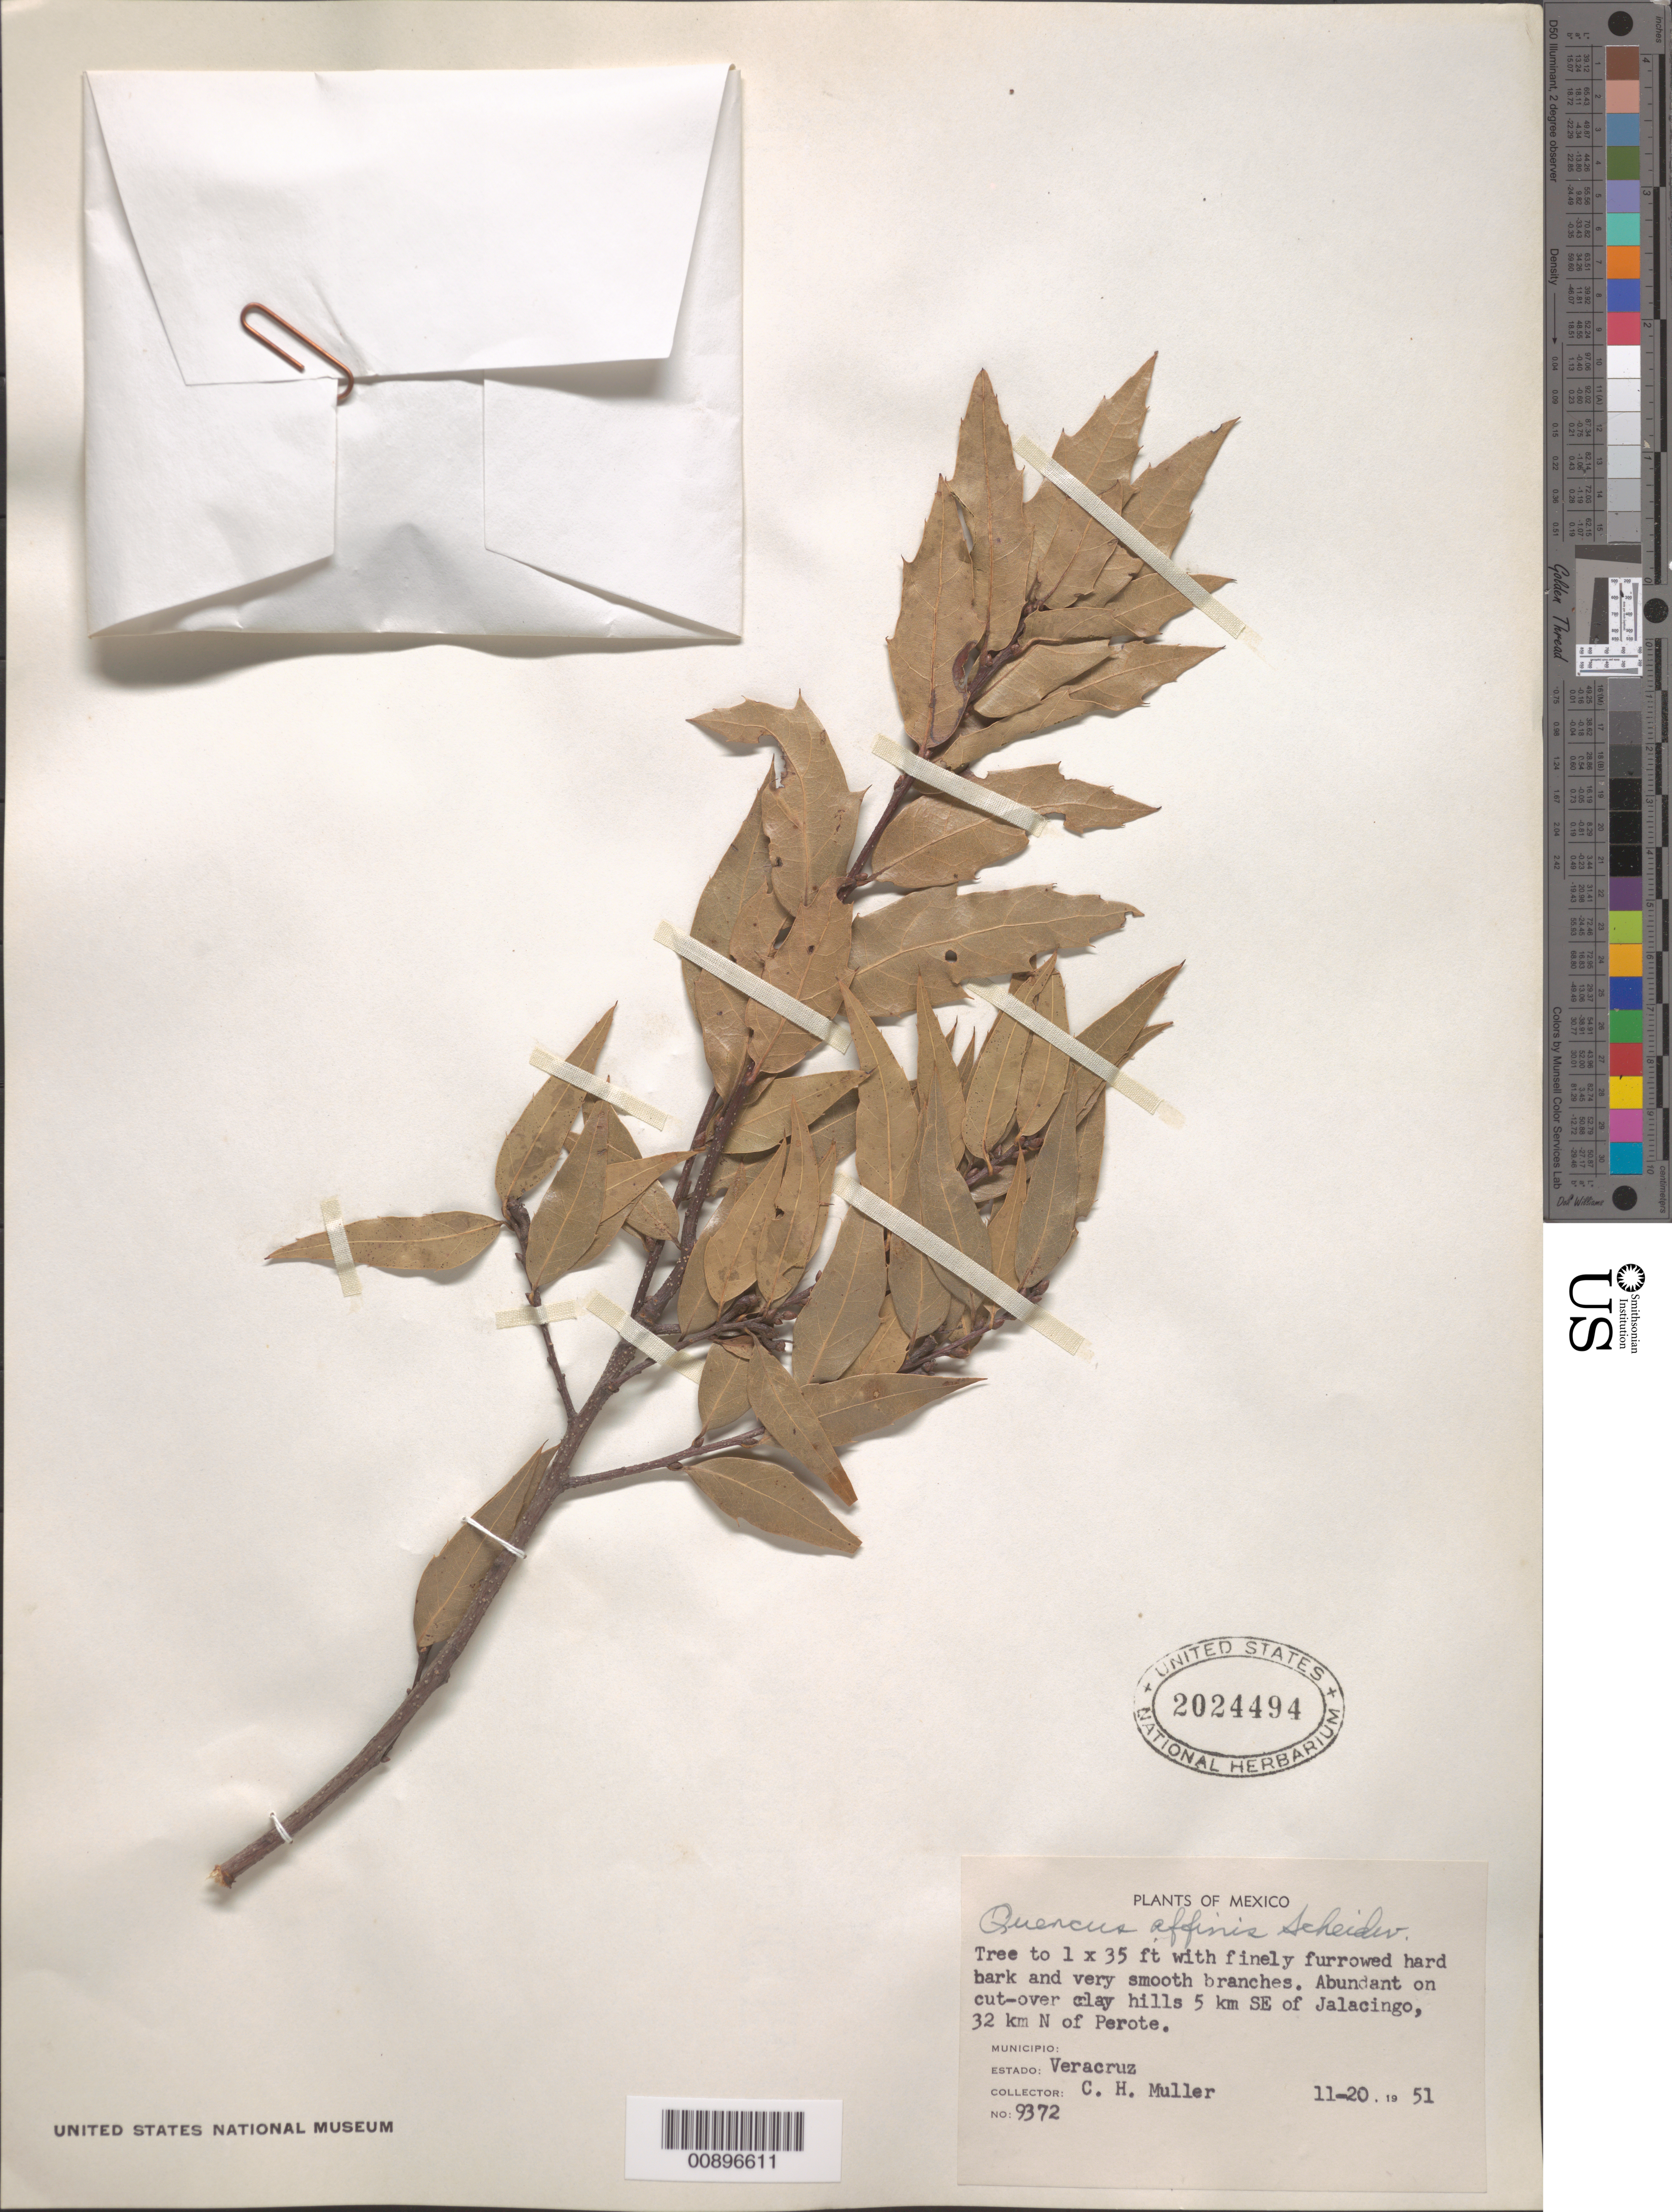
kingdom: Plantae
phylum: Tracheophyta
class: Magnoliopsida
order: Fagales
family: Fagaceae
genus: Quercus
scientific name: Quercus affinis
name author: Scheidw.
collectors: C. H. Muller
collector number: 9372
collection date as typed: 20 Nov 1951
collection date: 1951-11-20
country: Mexico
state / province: Veracruz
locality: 5 km SE of Jalacingo, 32 km. N of Perote, Veracruz.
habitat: Abundant on cut-over clay hills.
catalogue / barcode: US 2024494